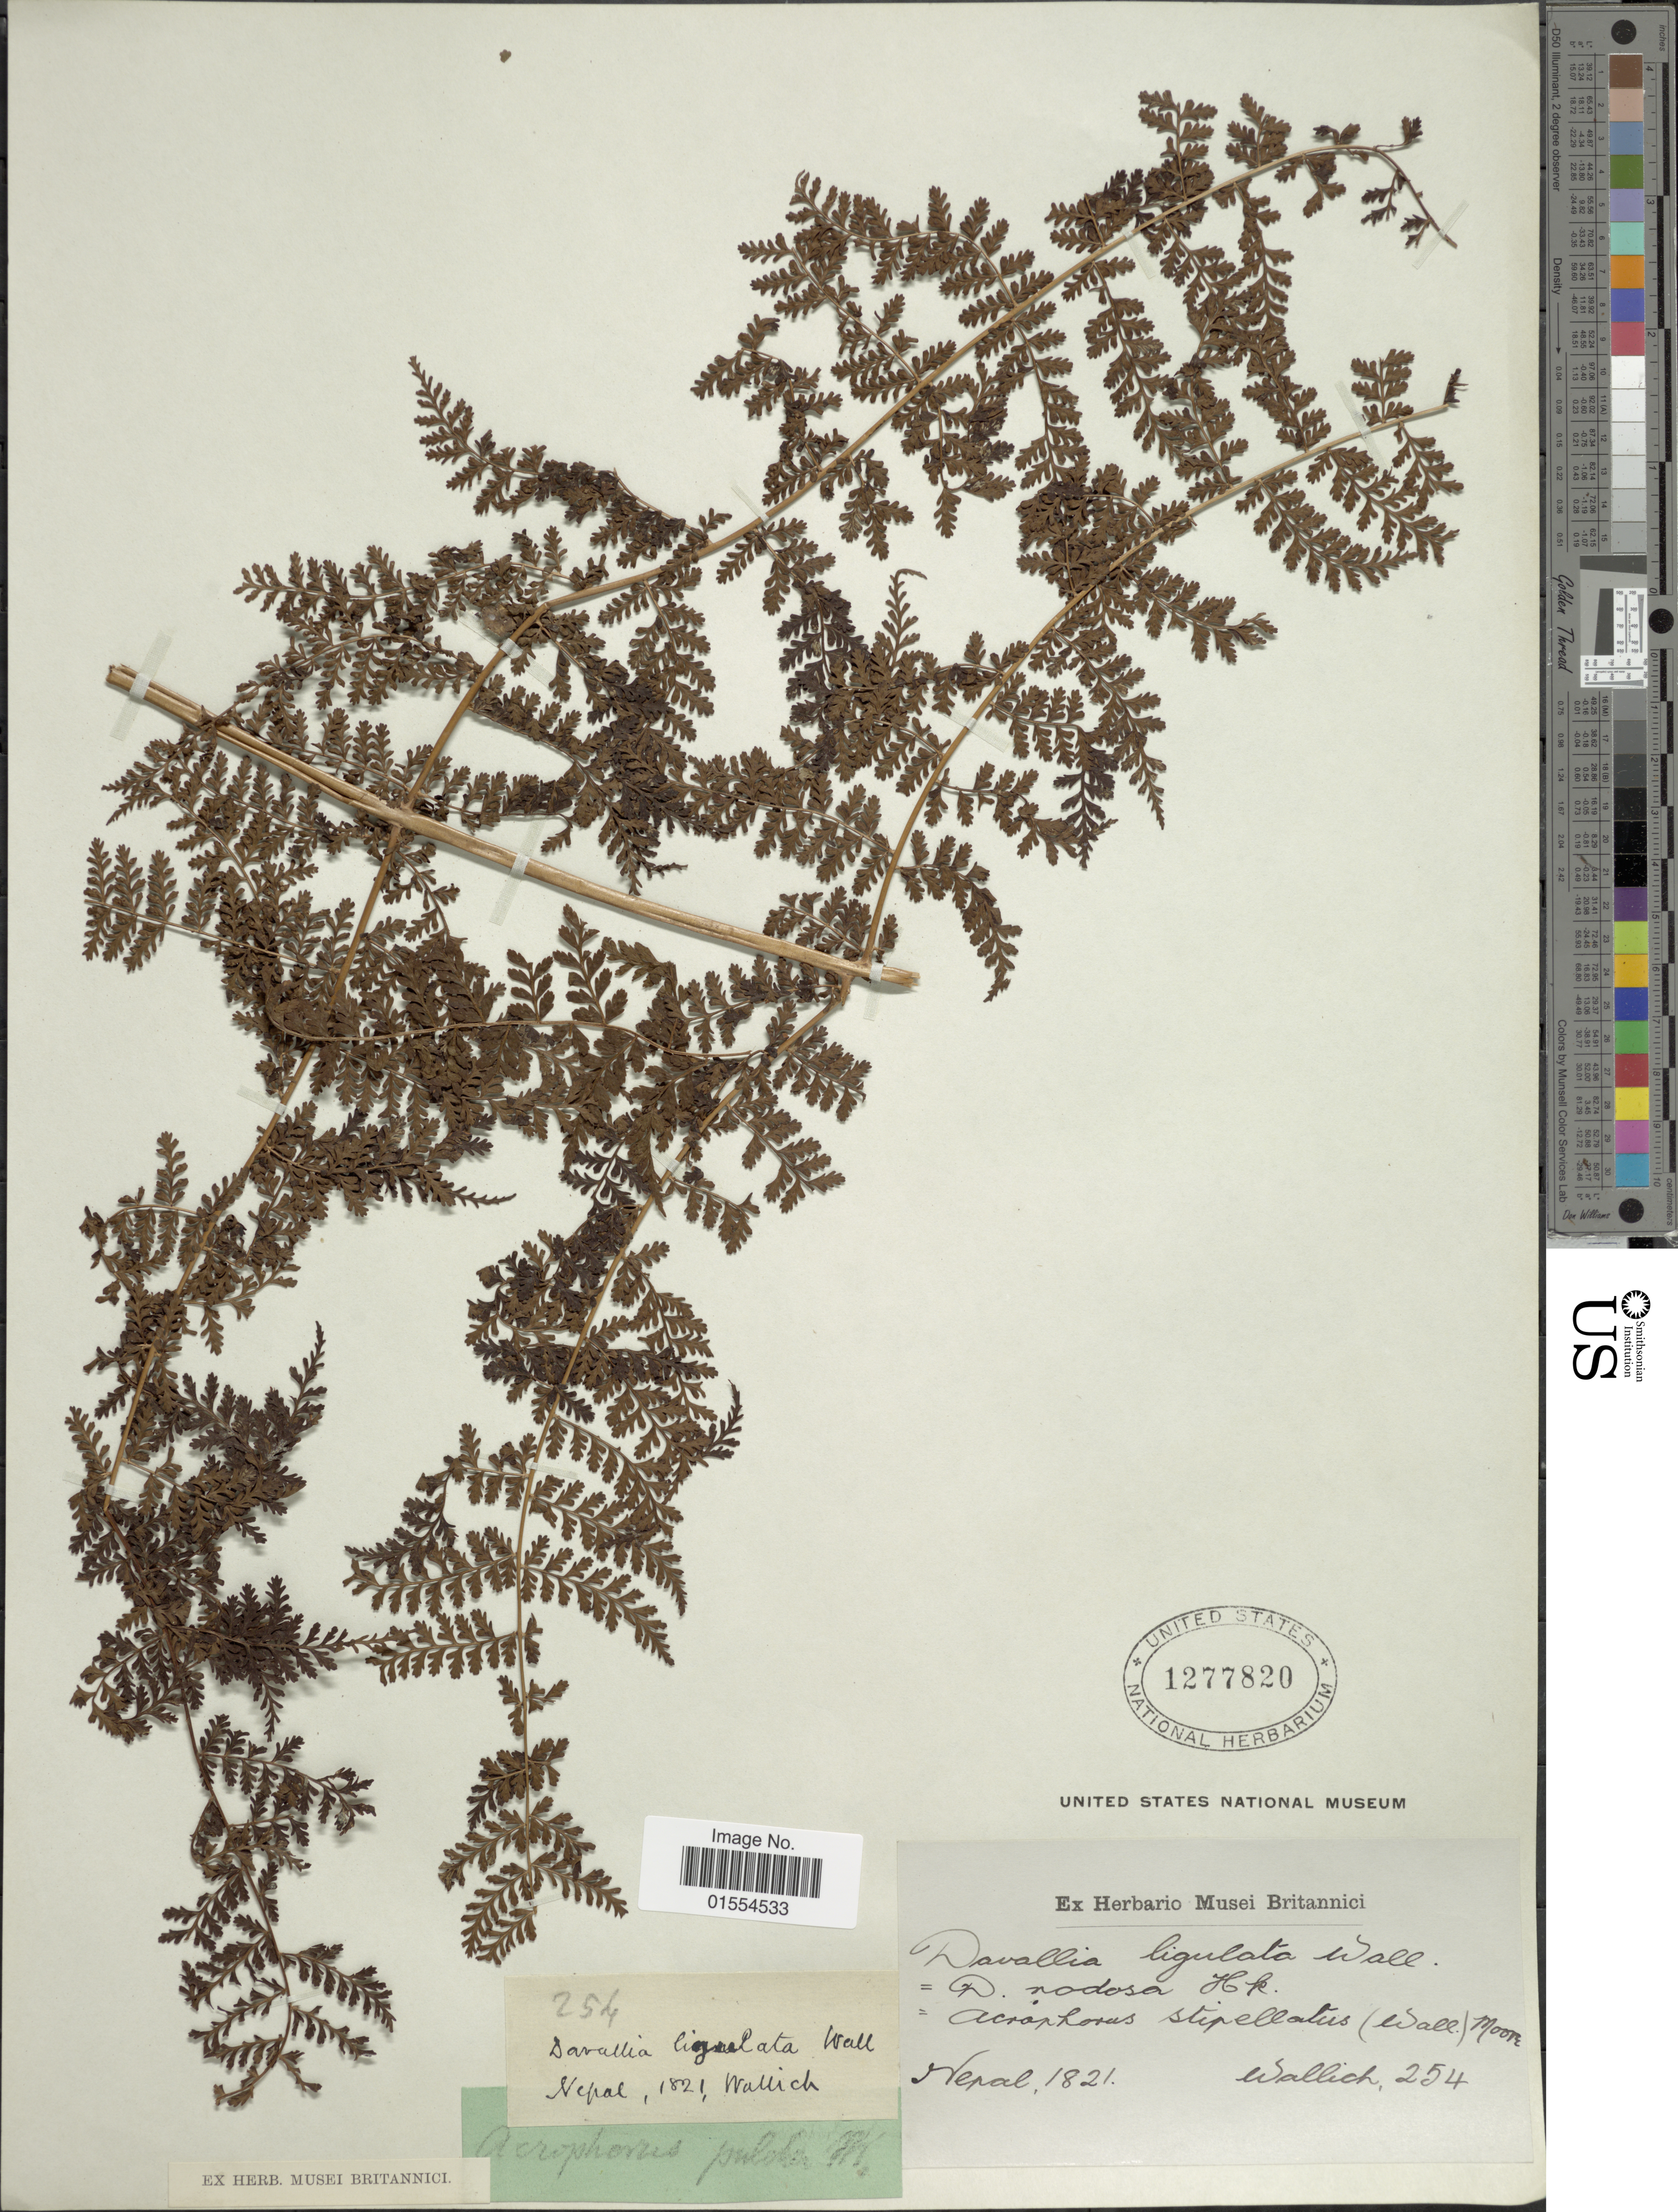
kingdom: Plantae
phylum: Tracheophyta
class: Polypodiopsida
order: Polypodiales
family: Dryopteridaceae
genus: Dryopteris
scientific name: Dryopteris nodosa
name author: (C. Presl) Li Bing Zhang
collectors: -- Wallich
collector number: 254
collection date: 1821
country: Nepal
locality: Nepal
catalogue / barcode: US 1277820